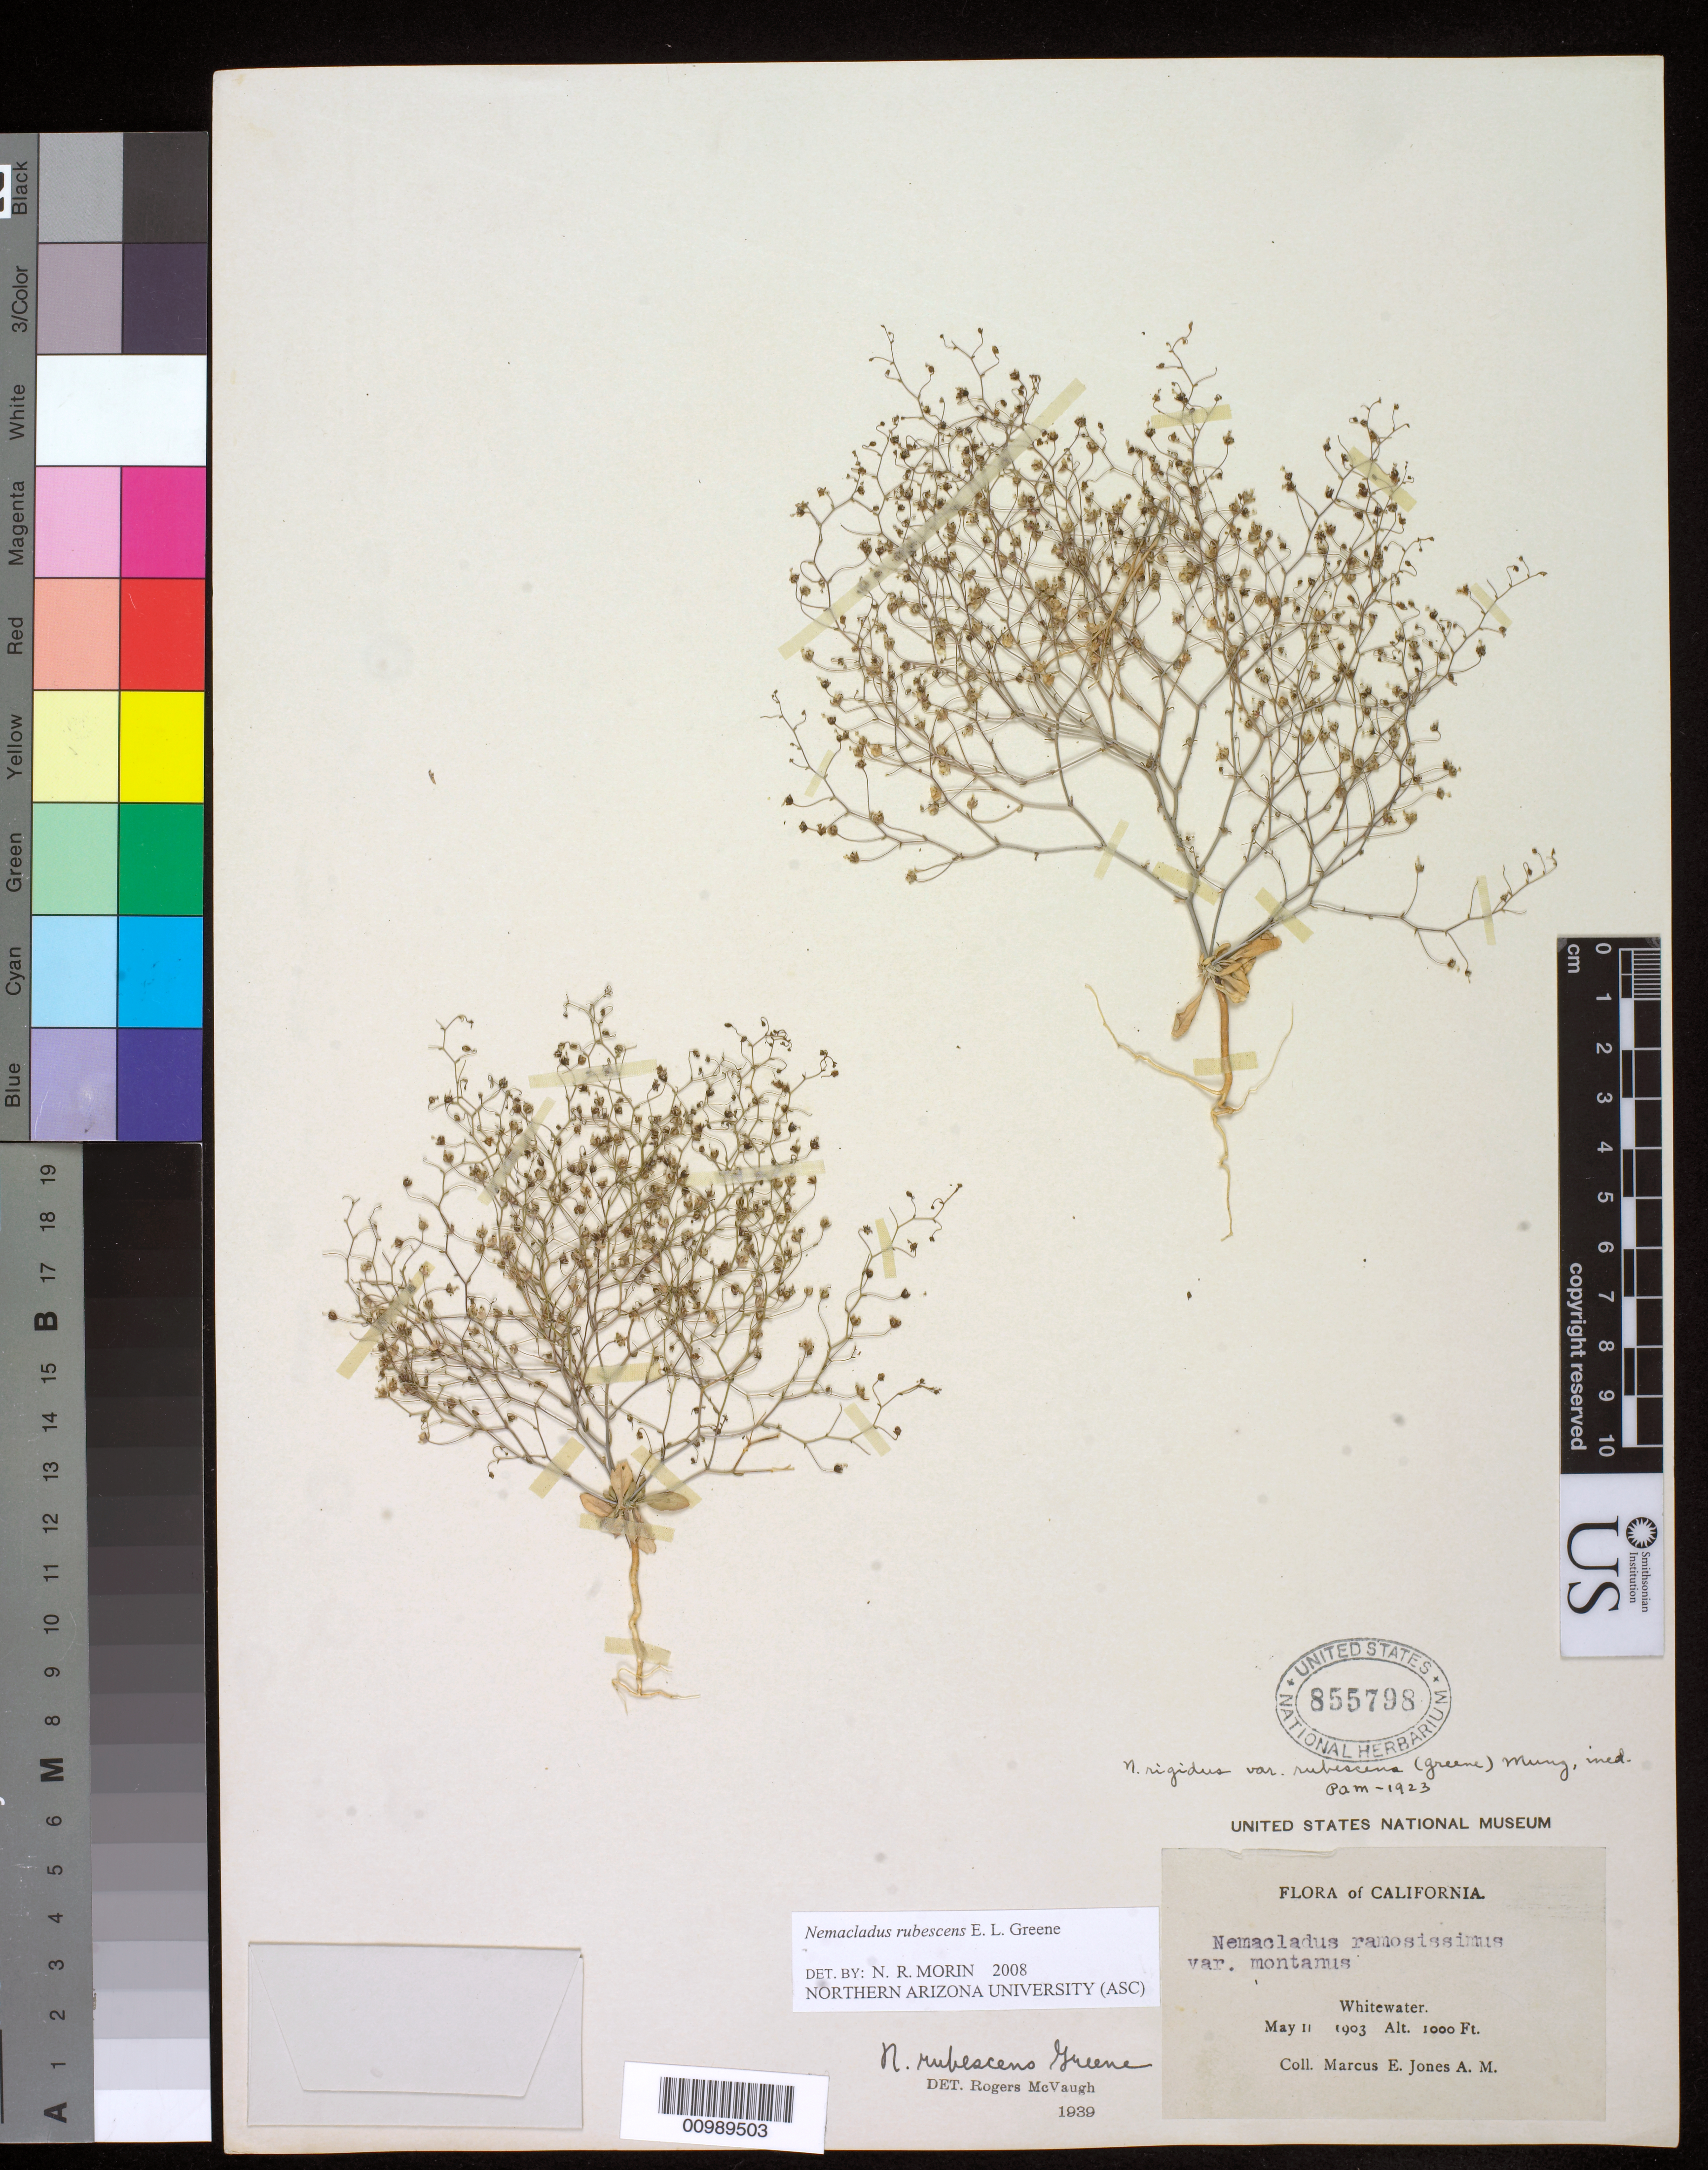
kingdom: Plantae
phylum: Tracheophyta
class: Magnoliopsida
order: Asterales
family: Campanulaceae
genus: Nemacladus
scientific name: Nemacladus rubescens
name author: Greene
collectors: M. E. Jones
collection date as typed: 11 May 1903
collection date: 1903-05-11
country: United States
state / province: California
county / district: Riverside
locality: Whitewater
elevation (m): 305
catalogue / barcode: US 855798